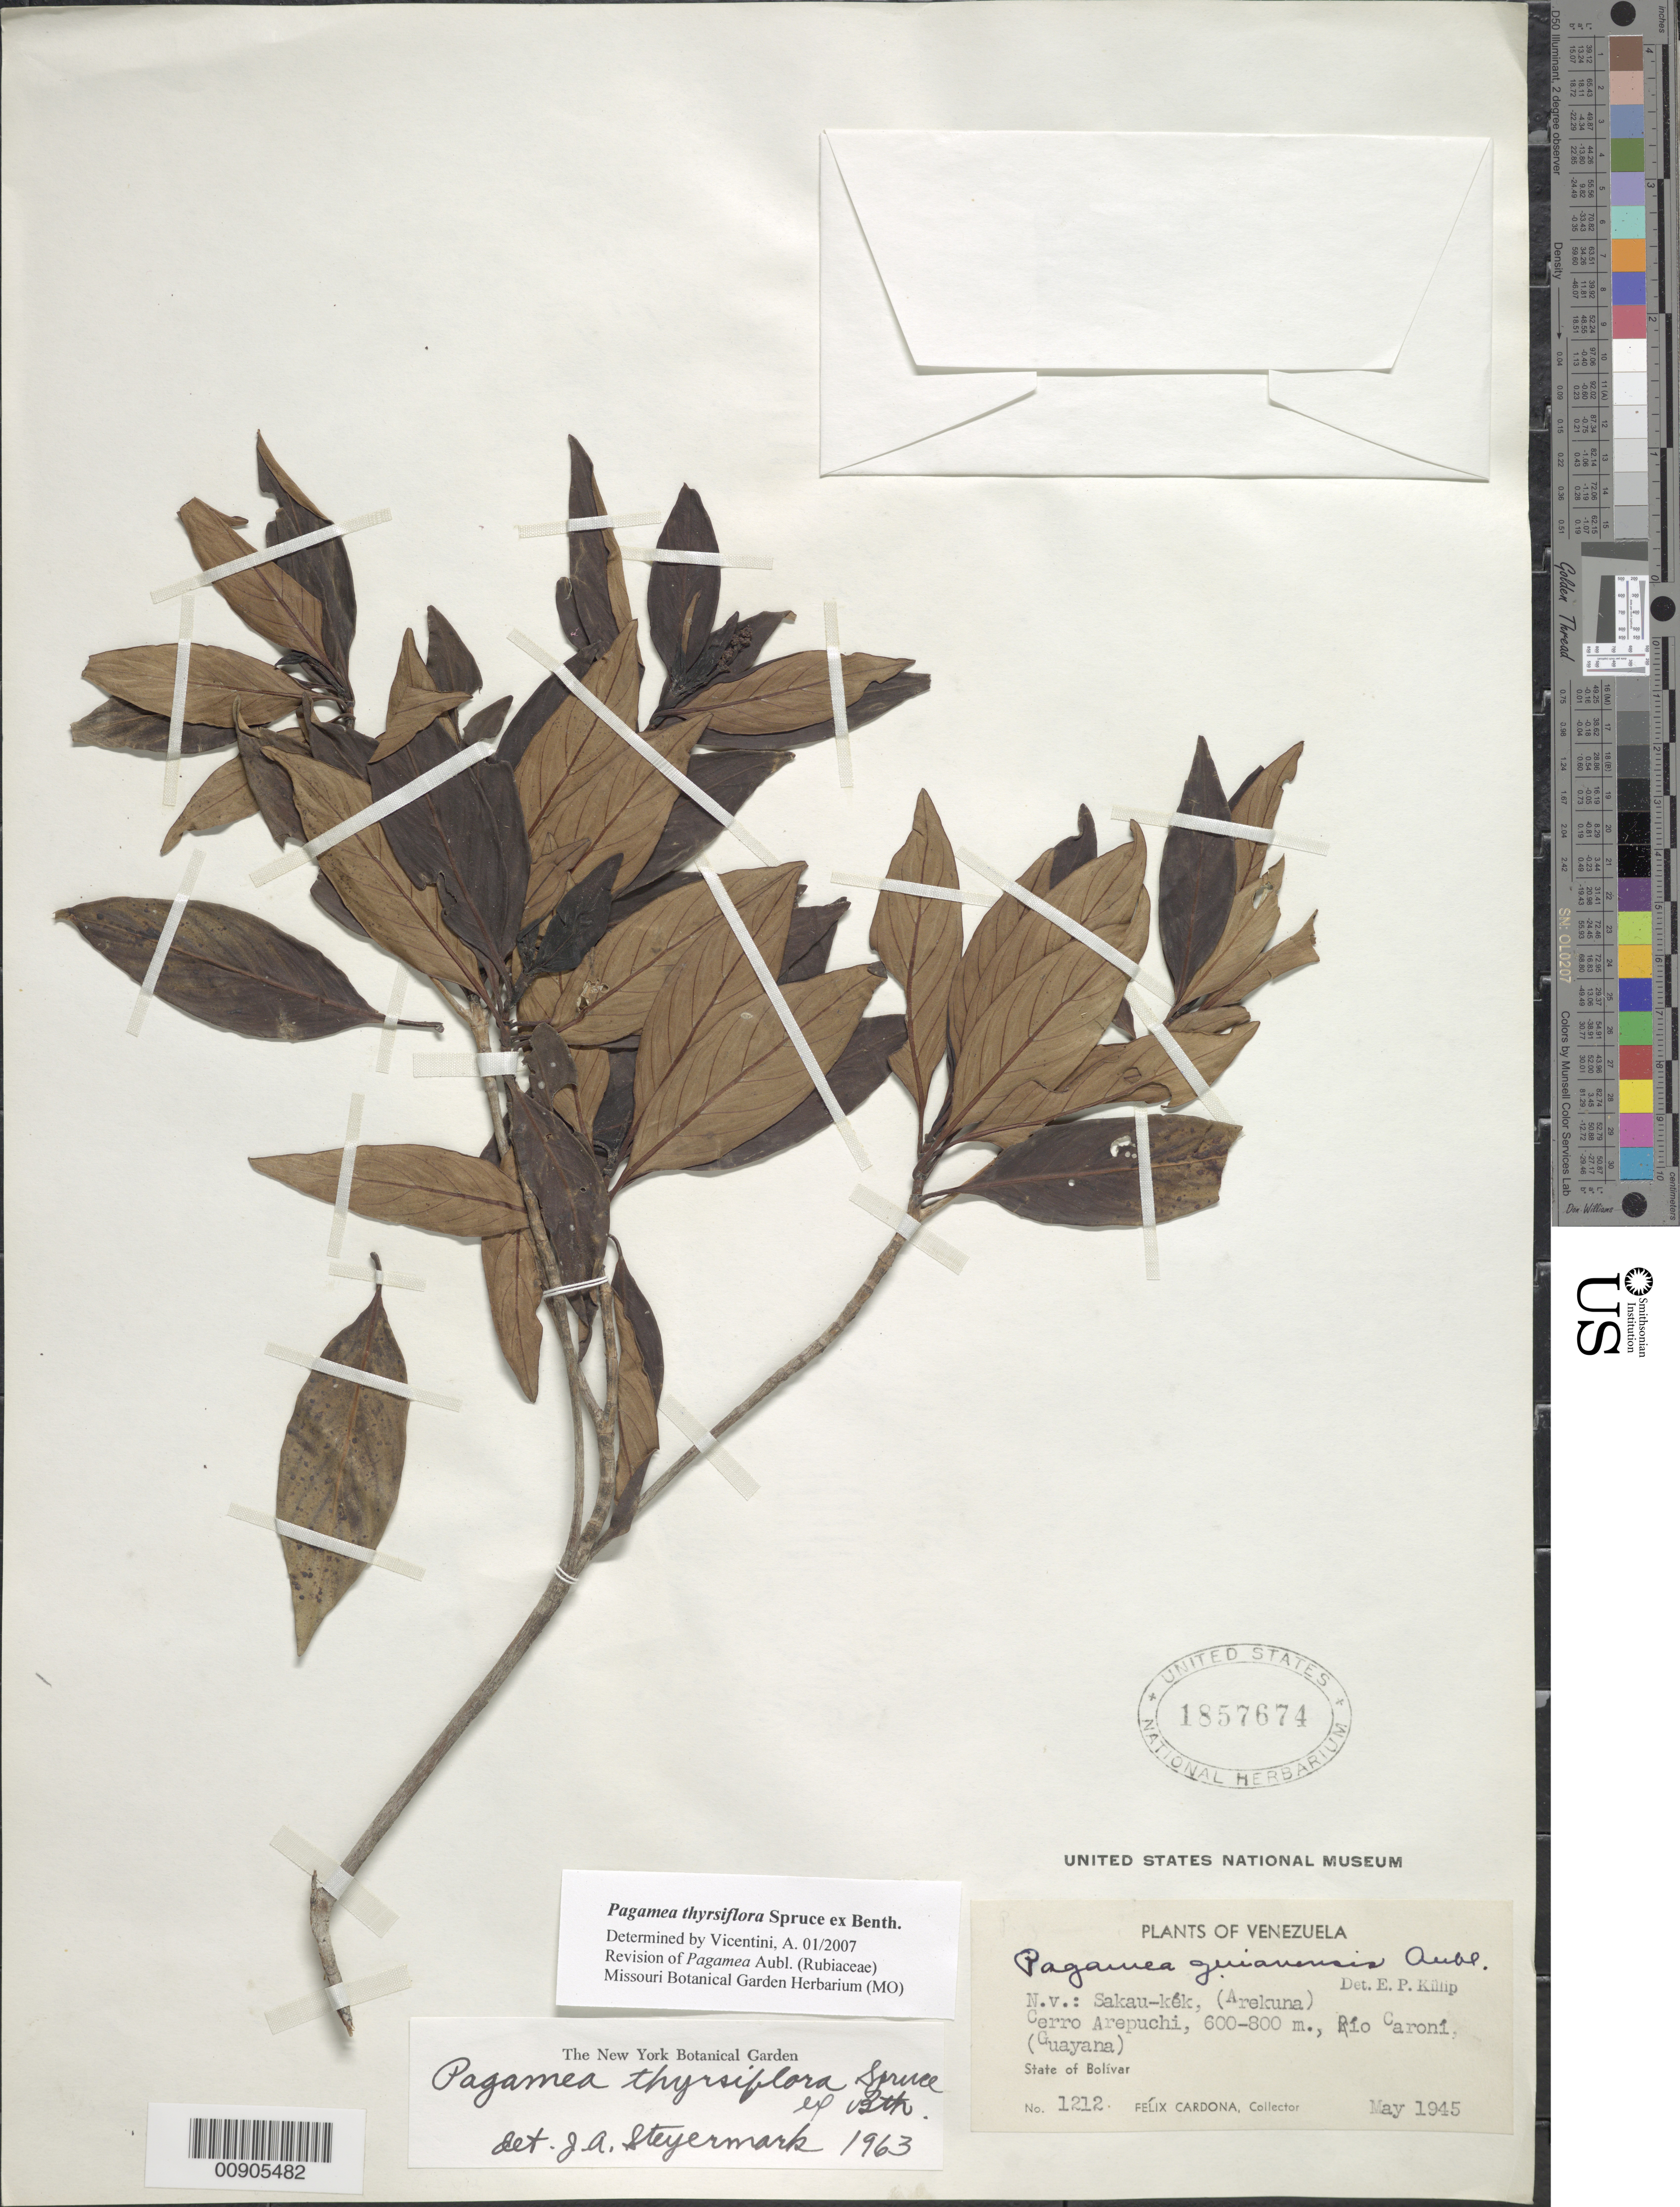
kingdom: Plantae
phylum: Tracheophyta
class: Magnoliopsida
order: Gentianales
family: Rubiaceae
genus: Pagamea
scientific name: Pagamea thyrsiflora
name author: Spruce ex Benth.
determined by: Vicentini, A.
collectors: F. Cardona Puig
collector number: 1212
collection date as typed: May-45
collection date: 1945-05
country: Venezuela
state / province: Bolívar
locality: Cerro Arepuchi, Río Caroní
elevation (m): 600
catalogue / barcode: US 1857674